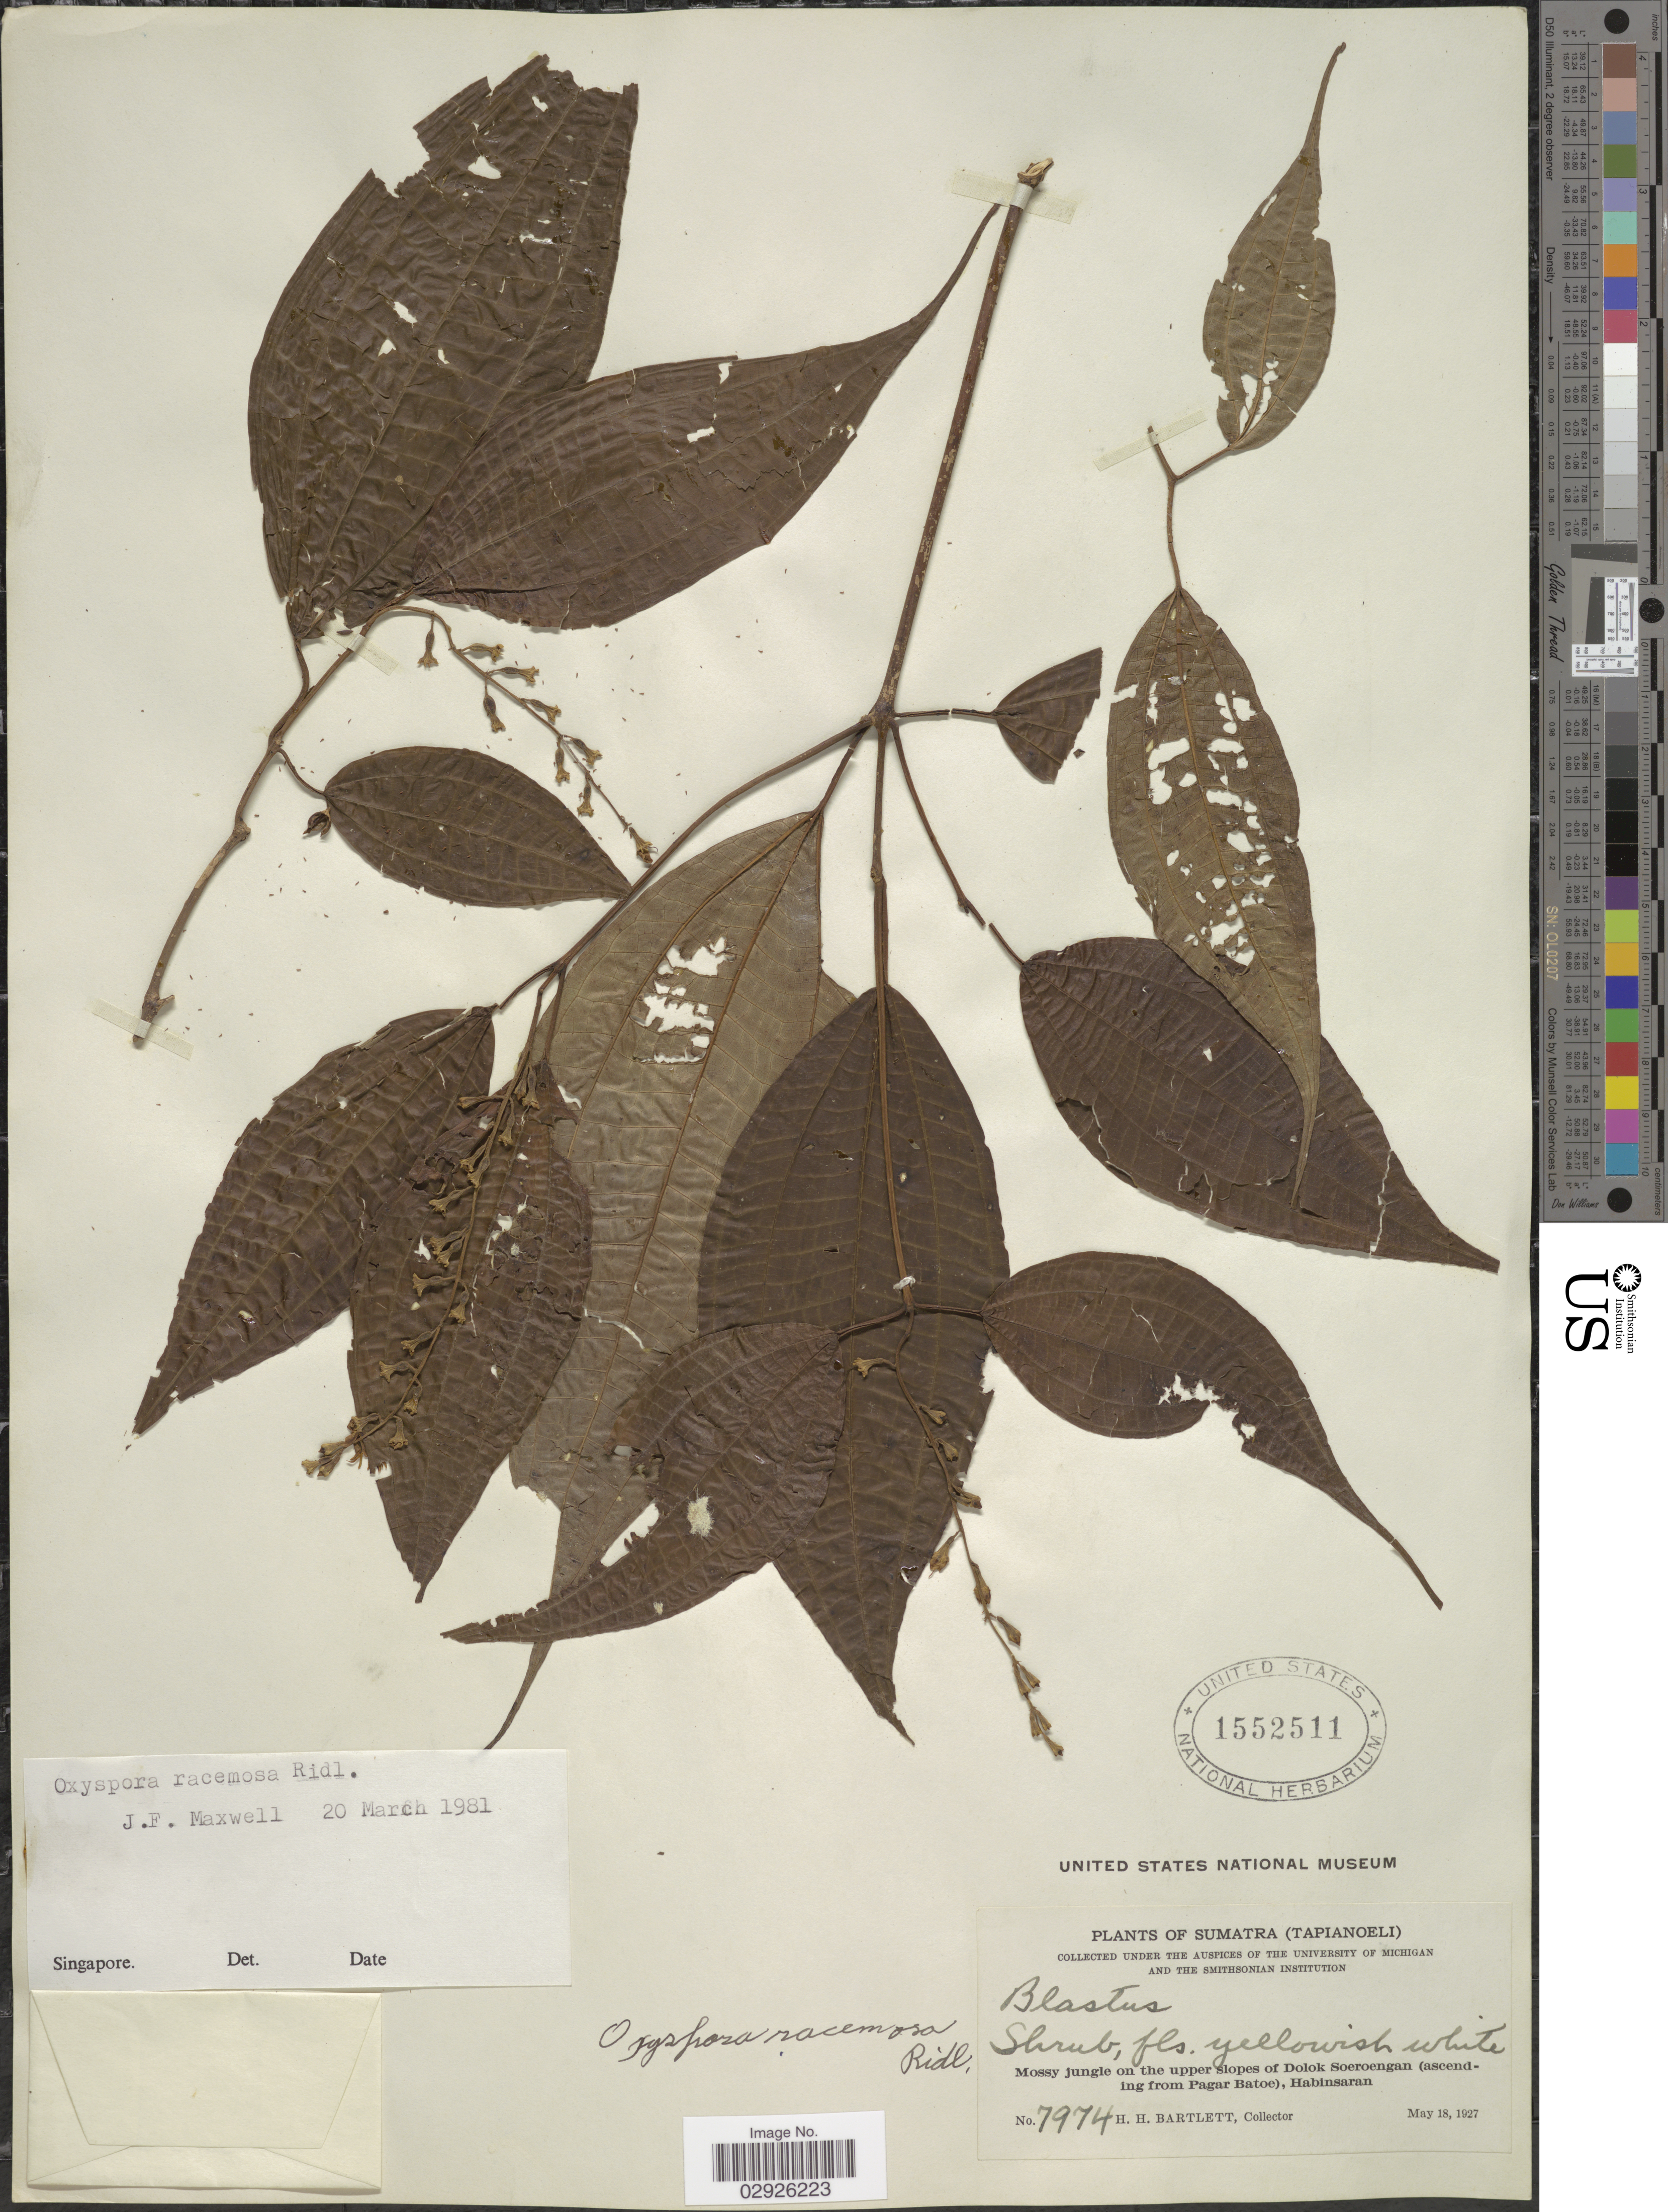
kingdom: Plantae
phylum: Tracheophyta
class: Magnoliopsida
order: Myrtales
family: Melastomataceae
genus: Oxyspora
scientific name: Oxyspora racemosa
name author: Ridl.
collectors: H. H. Bartlett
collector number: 7974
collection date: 1927-05-18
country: Indonesia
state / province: Sumatra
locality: Tapianoeli. Mossy jungle on the upper slopes of Dolok Soeroengan (ascending from Pagar Batoe), Habinsaran.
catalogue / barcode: US 1552511